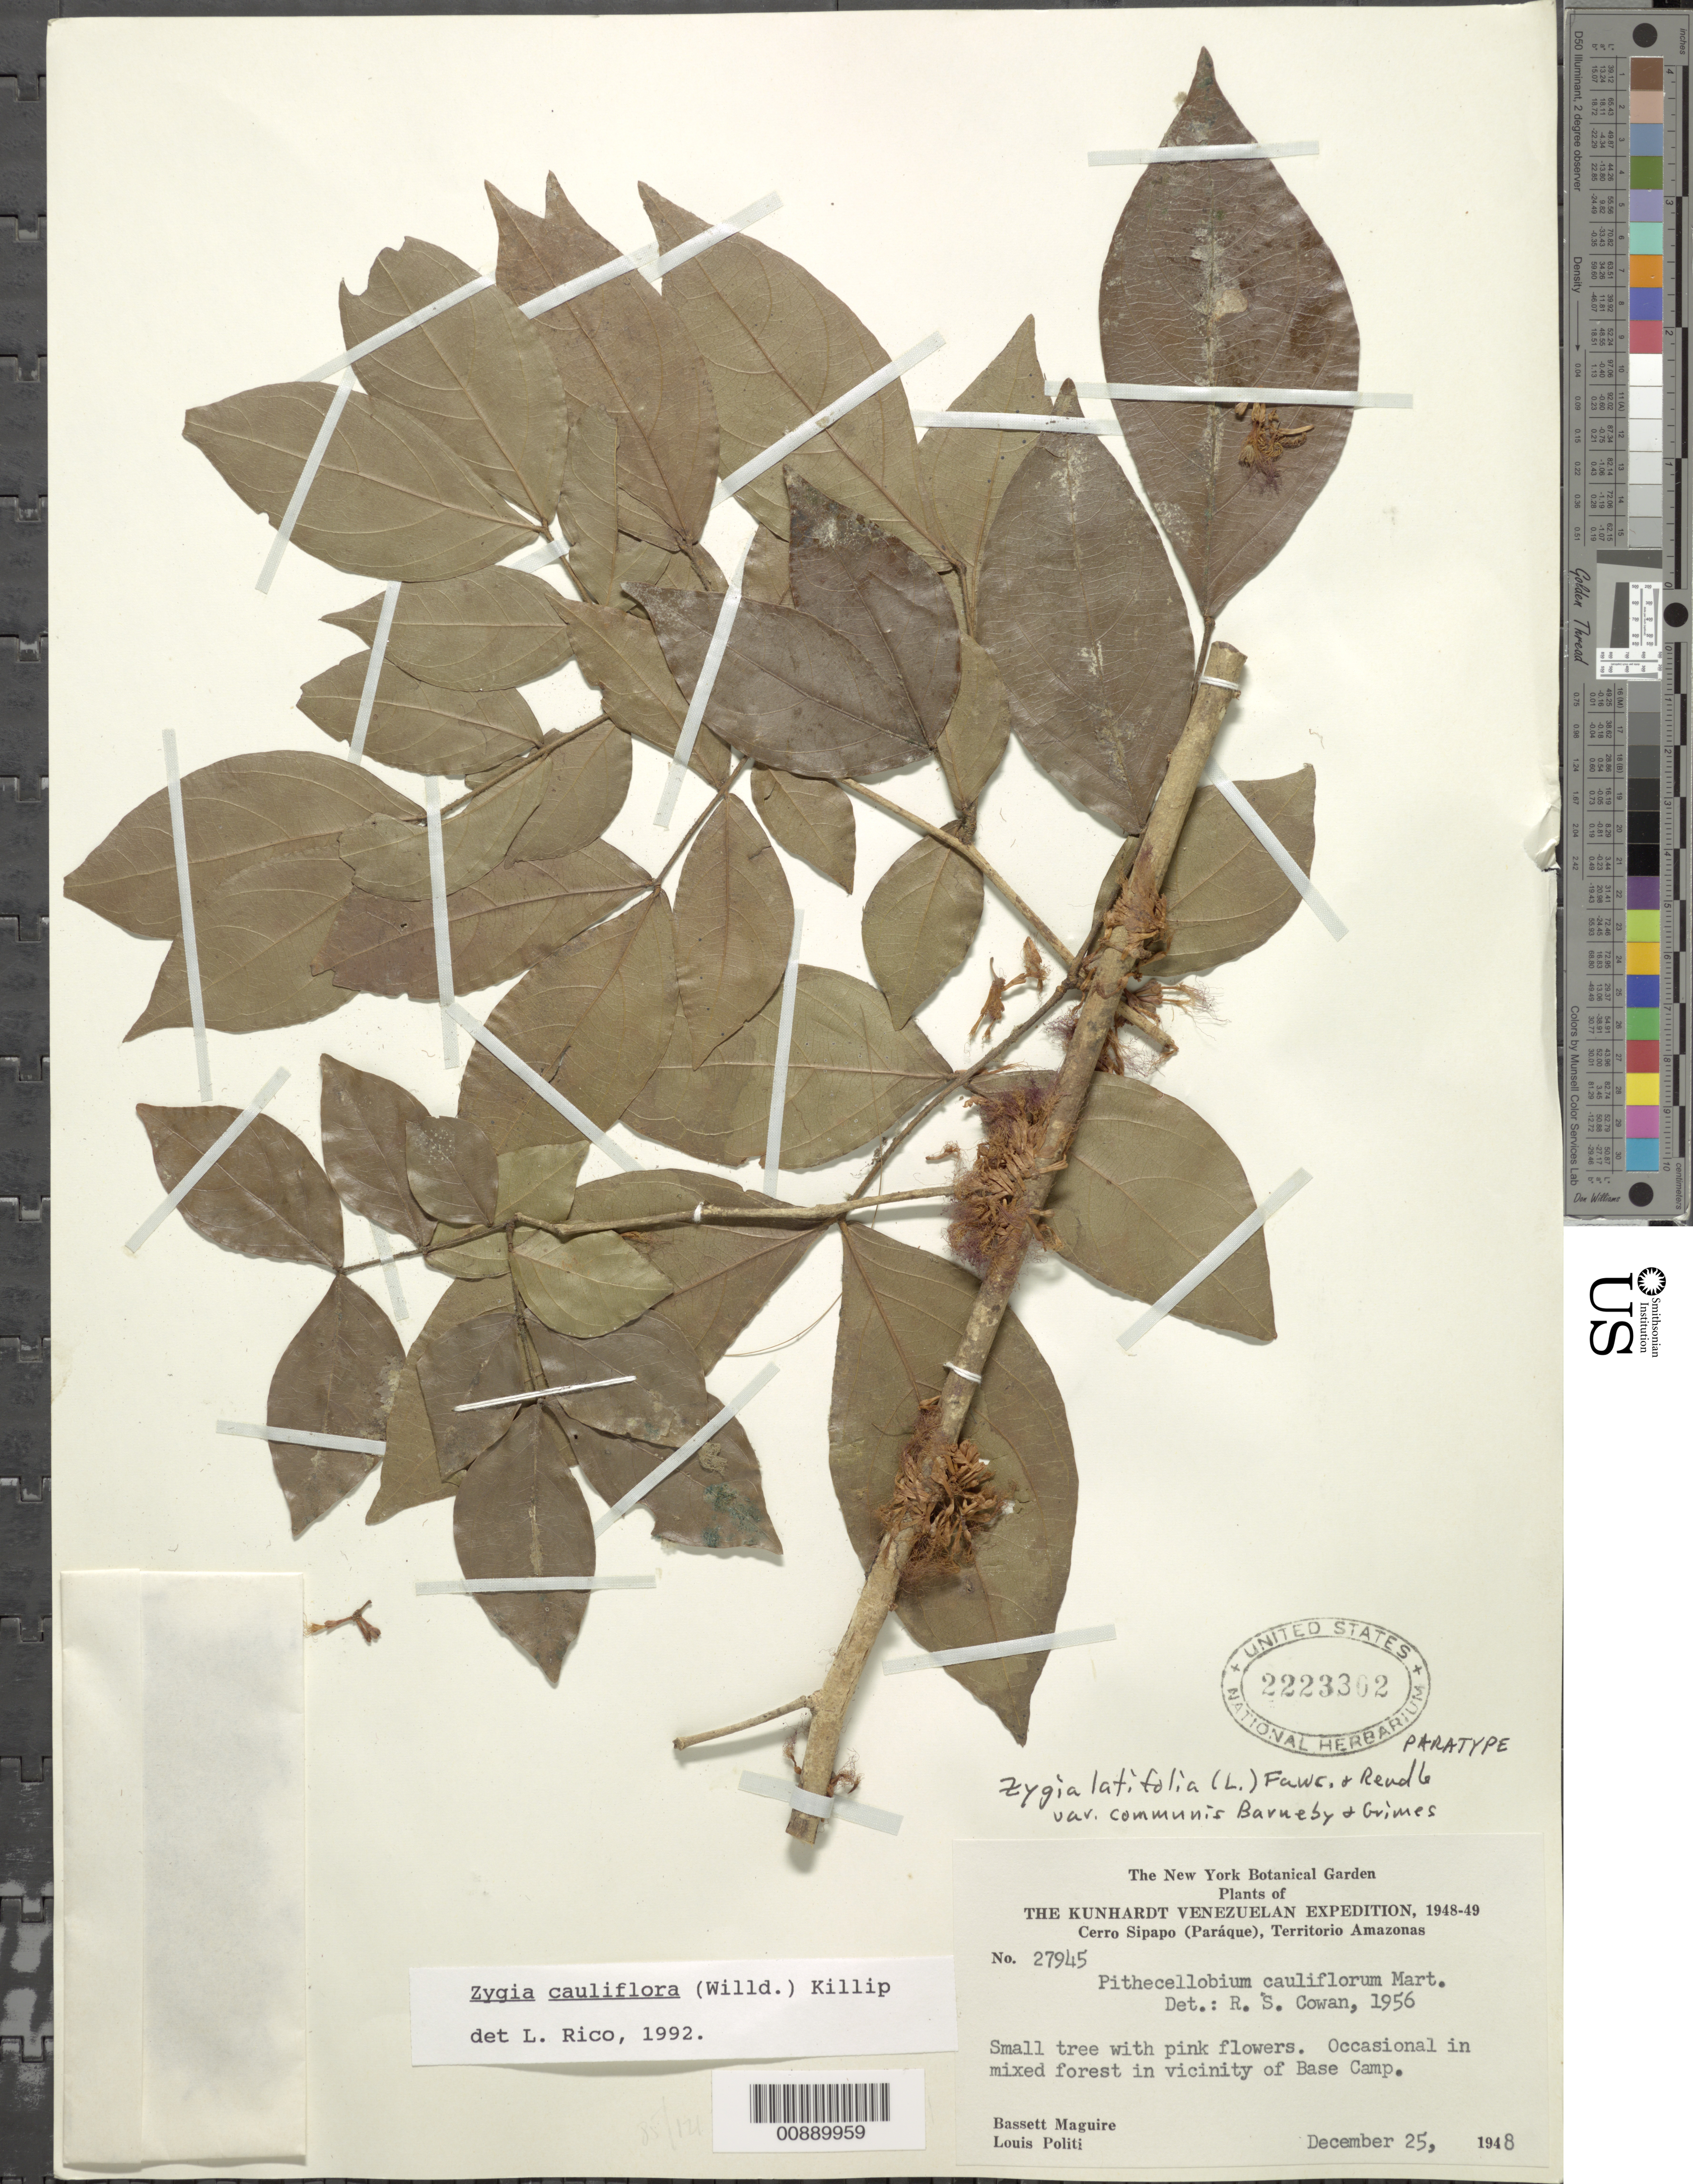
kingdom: Plantae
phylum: Tracheophyta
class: Magnoliopsida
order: Fabales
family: Fabaceae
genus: Zygia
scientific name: Zygia cauliflora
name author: (Willd.) Killip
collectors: B. Maguire & L. Politi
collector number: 27945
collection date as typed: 25-Dec-48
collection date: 1948-12-25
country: Venezuela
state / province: Amazonas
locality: Cerro Sipapo (Paráque), vicinity of Base Camp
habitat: Mixed forest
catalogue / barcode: US 2223302